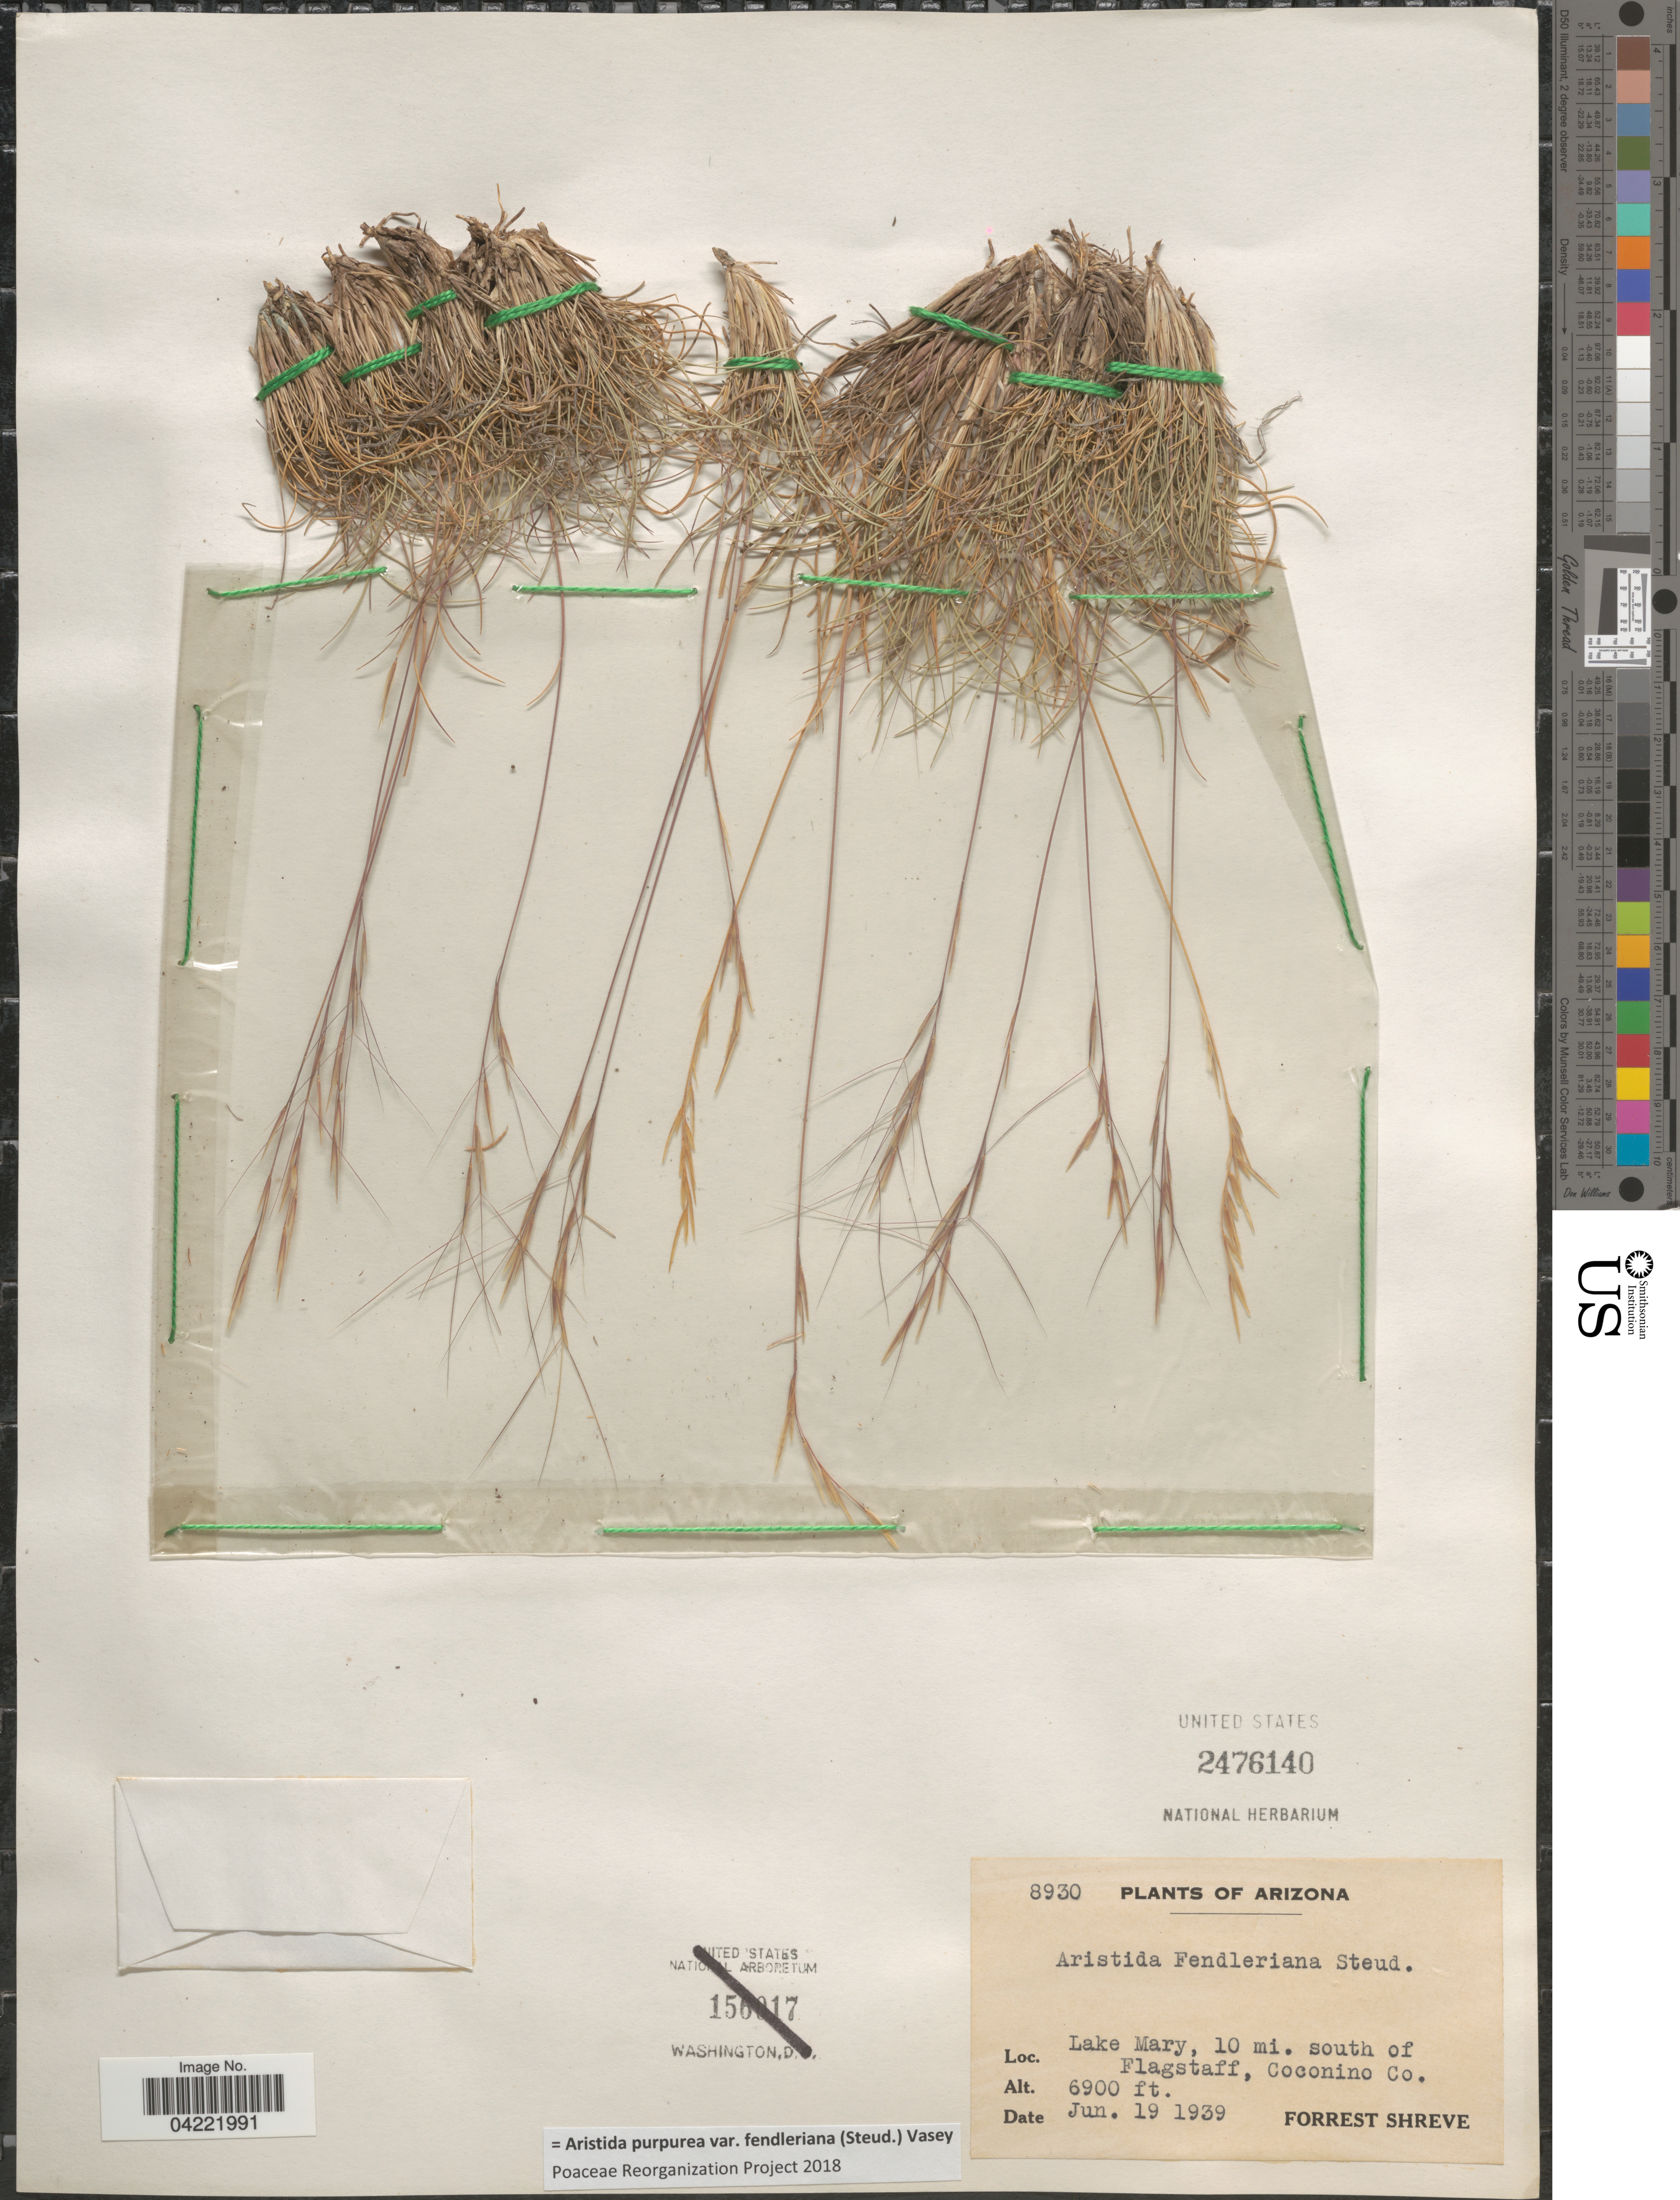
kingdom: Plantae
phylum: Tracheophyta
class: Liliopsida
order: Poales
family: Poaceae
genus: Aristida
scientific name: Aristida purpurea var. fendleriana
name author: (Steud.) Vasey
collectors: F. Shreve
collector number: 8930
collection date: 1939-06-19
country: United States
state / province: Arizona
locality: Lake Mary, 10 mi. south of Flagstaff, Coconino Co.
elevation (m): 2103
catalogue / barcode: US 2476140